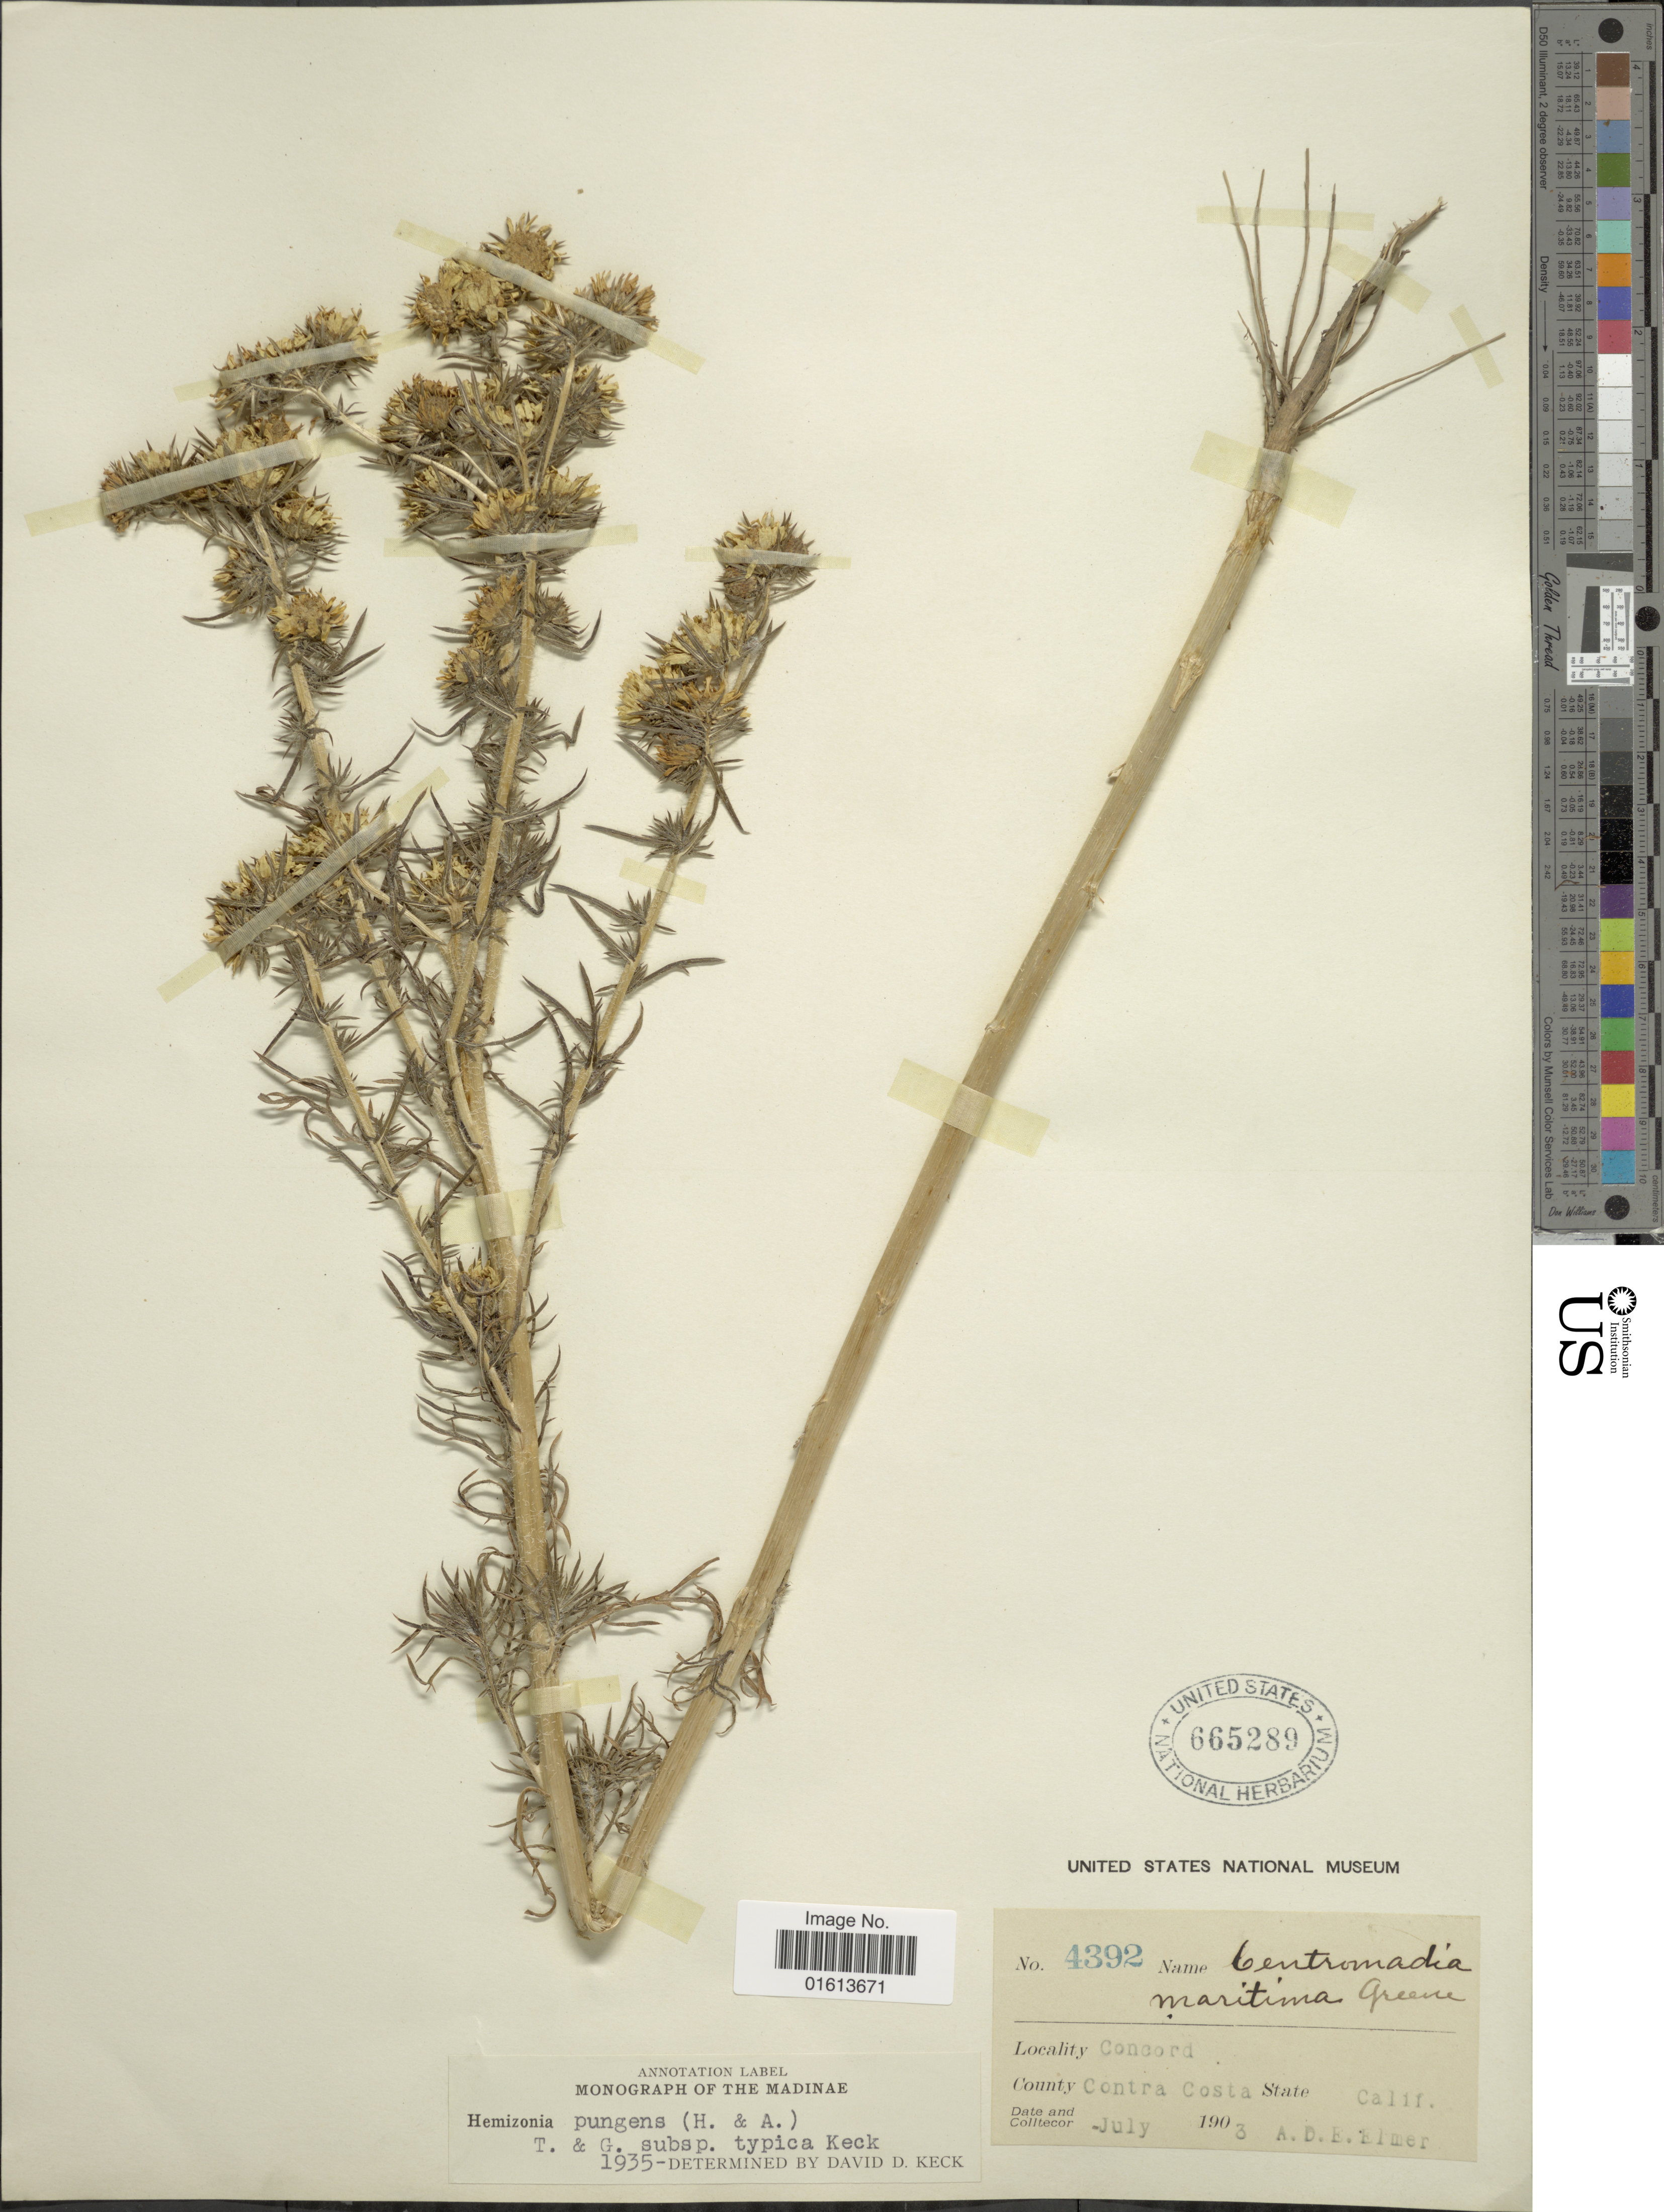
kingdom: Plantae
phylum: Tracheophyta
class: Magnoliopsida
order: Asterales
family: Asteraceae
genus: Centromadia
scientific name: Centromadia pungens subsp. pungens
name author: Hook. & Arn.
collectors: A. D. E. Elmer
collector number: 4392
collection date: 1903-07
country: United States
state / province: California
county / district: Contra Costa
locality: Calif. County Contra Costa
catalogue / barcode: US 665289